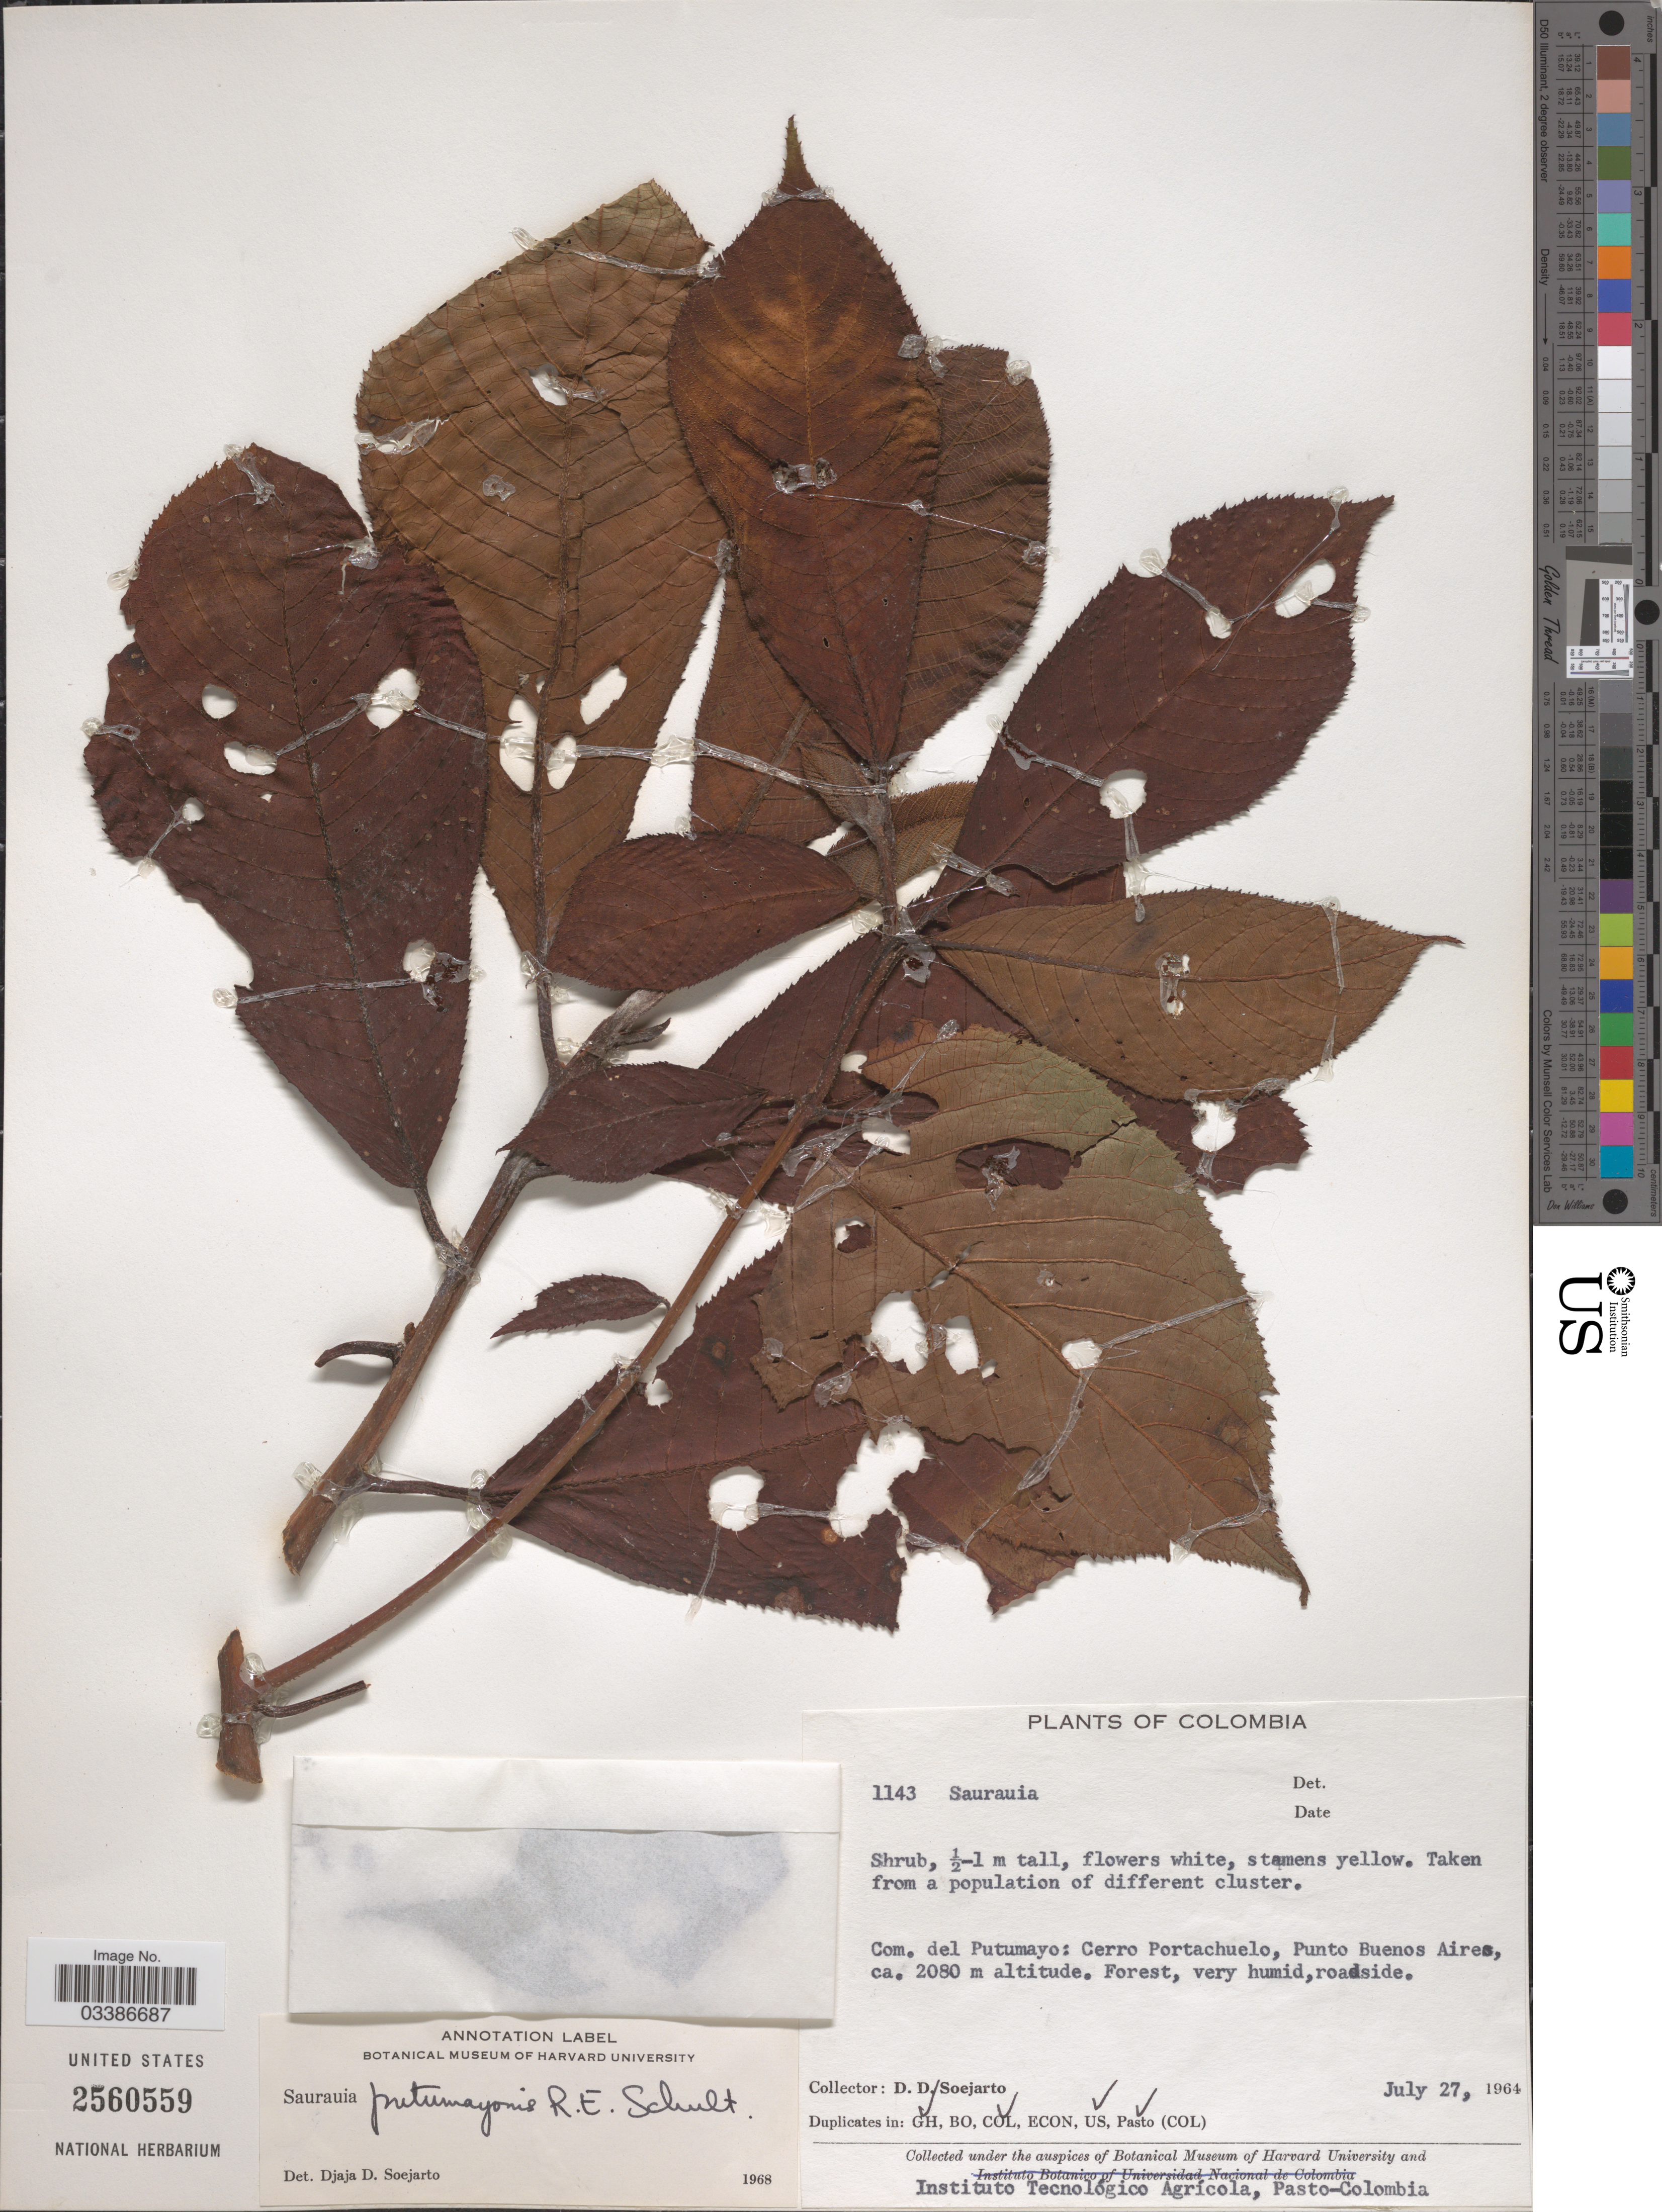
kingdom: Plantae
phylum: Tracheophyta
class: Magnoliopsida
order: Ericales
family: Actinidiaceae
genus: Saurauia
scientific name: Saurauia putumayonis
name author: R.E. Schult. & García-Barr.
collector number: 1143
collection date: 1964-07-27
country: Colombia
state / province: Putumayo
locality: Com. del Putumayo: Cerro Portachuelo, Punto Buenos Aires.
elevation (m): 2080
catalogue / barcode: US 2560559